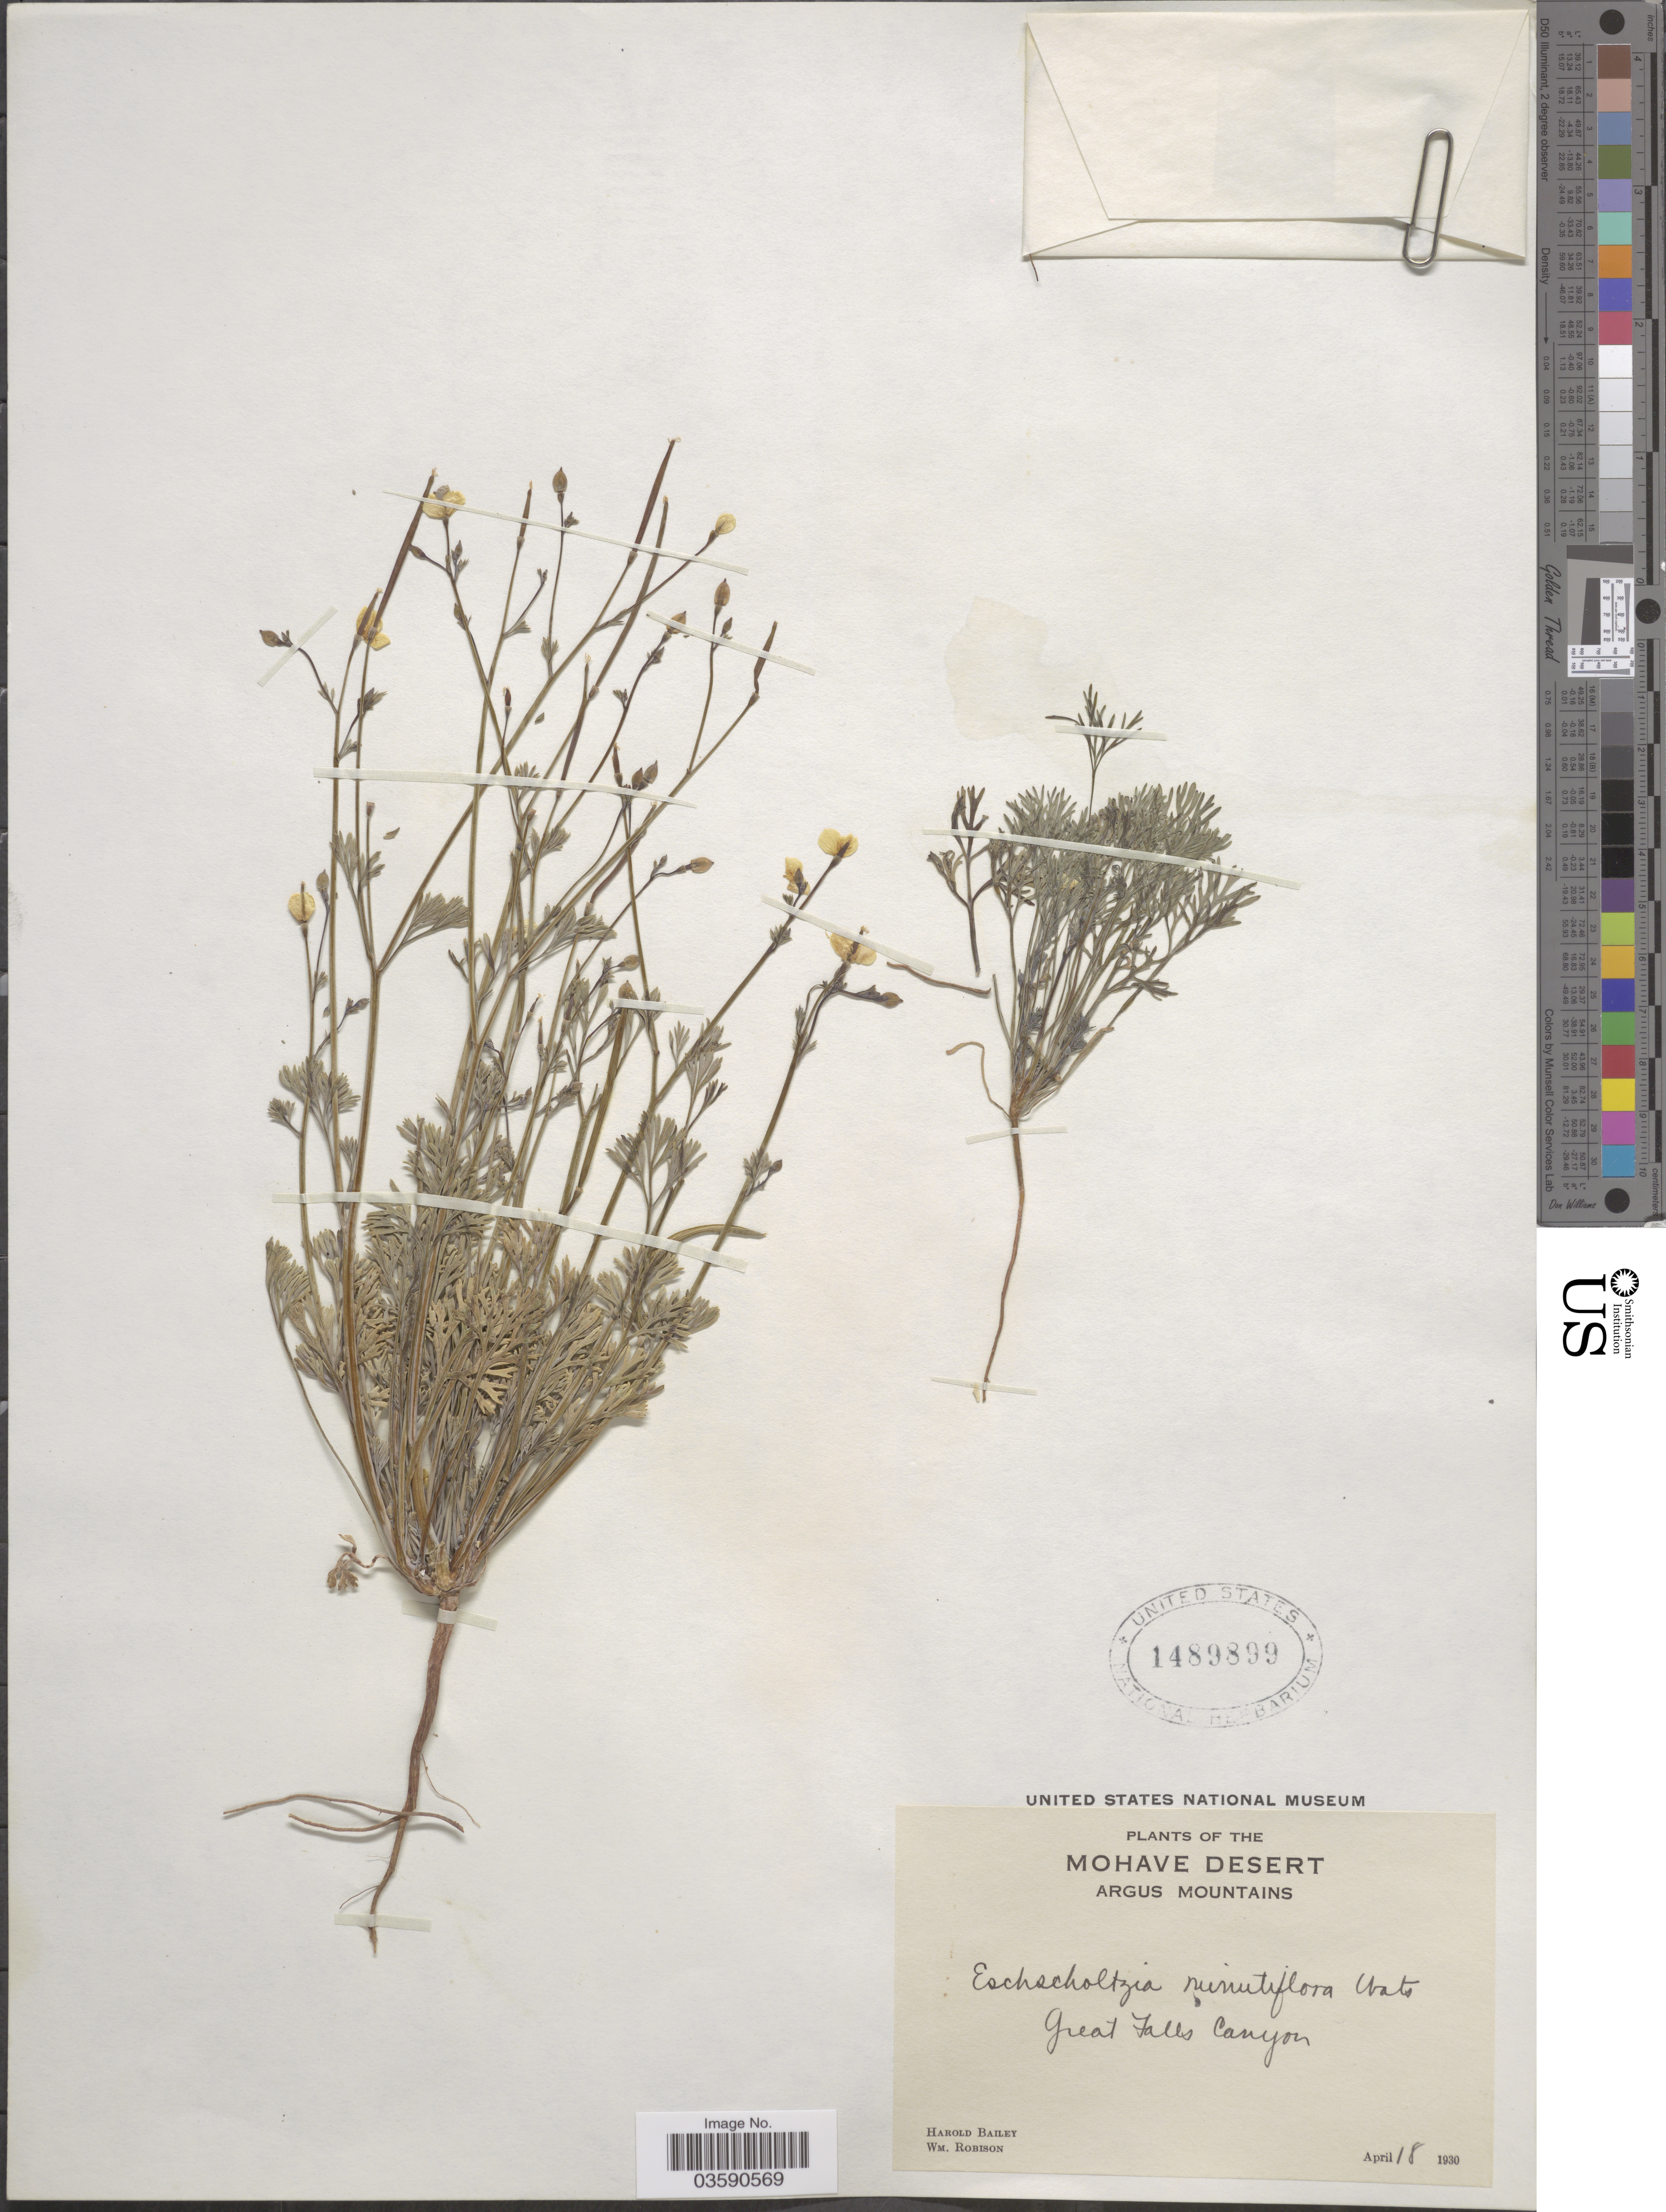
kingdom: Plantae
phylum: Tracheophyta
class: Magnoliopsida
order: Ranunculales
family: Papaveraceae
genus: Eschscholzia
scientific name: Eschscholzia minutiflora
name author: S. Watson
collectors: H. Bailey & W. Robison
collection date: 1930-04-18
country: United States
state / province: California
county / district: Kern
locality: The Mohave Desert. Argus Mountains. Great Falls Canyon.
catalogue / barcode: US 1489899